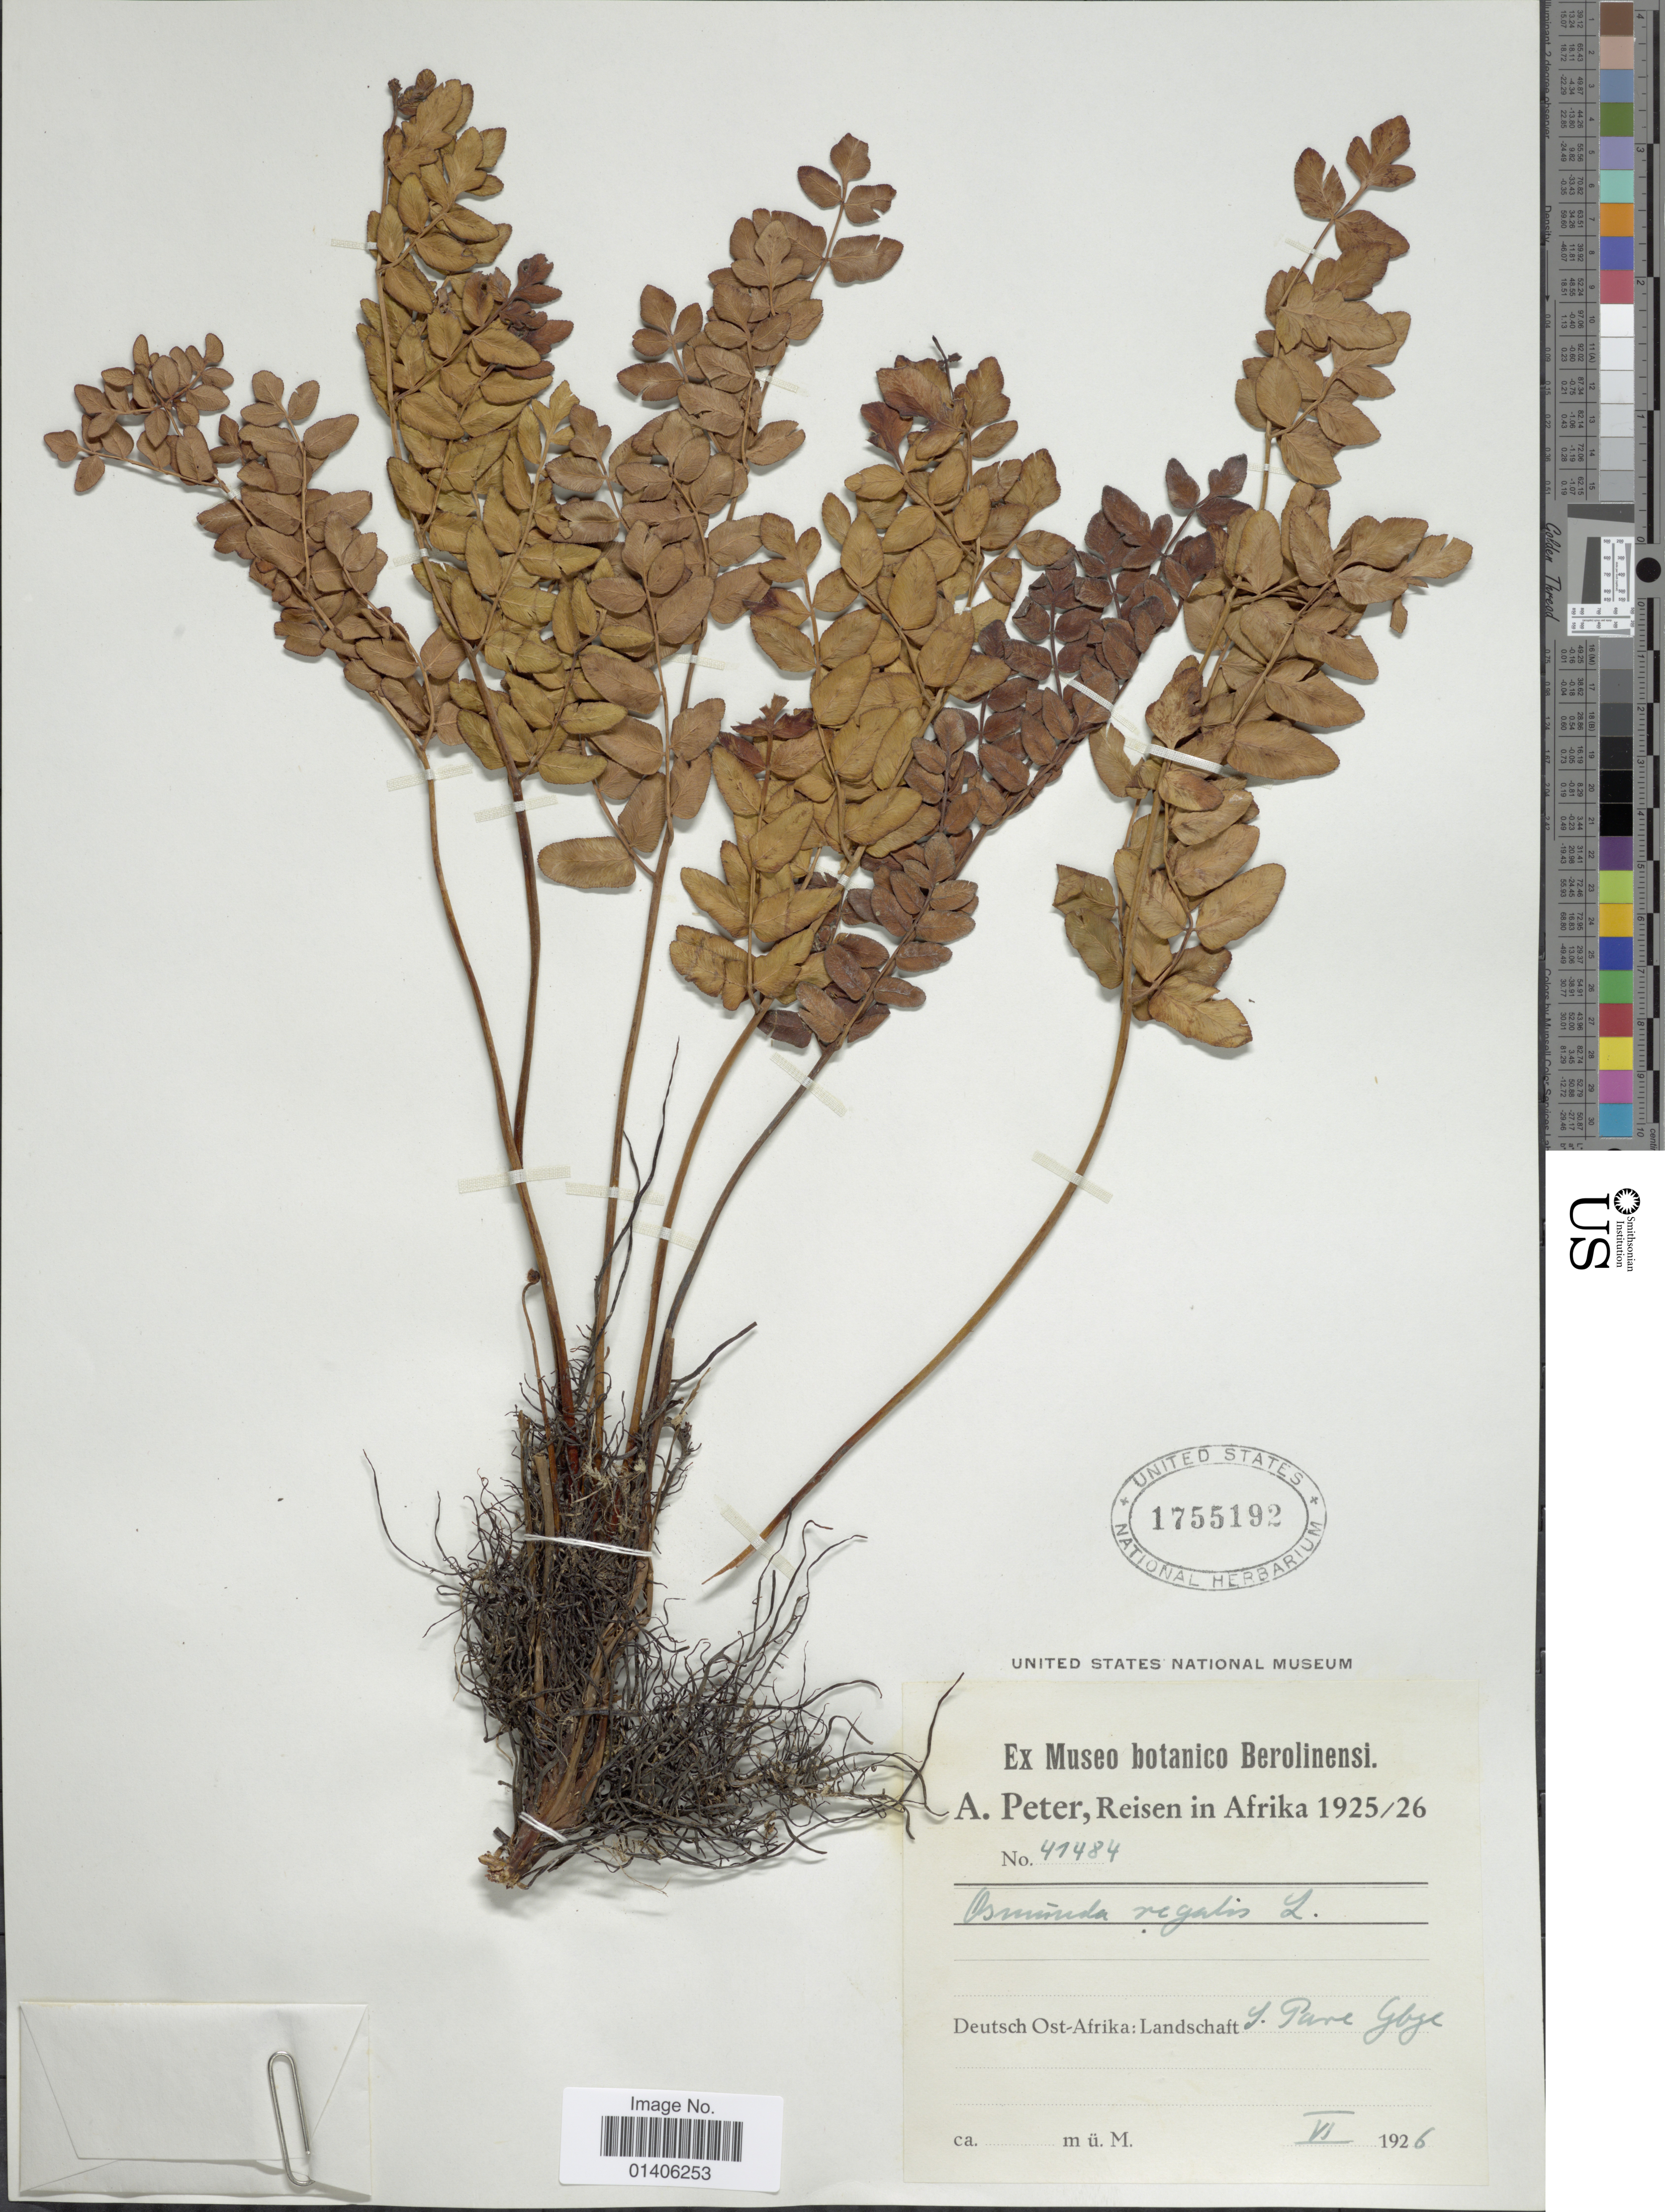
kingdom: Plantae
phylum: Tracheophyta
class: Polypodiopsida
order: Osmundales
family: Osmundaceae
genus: Osmunda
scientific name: Osmunda regalis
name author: L.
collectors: A. Peter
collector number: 41484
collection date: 1926-06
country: Tanzania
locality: Deutsch Ost-Afrika: Landschaft S. Pare Gbge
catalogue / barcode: US 1755192